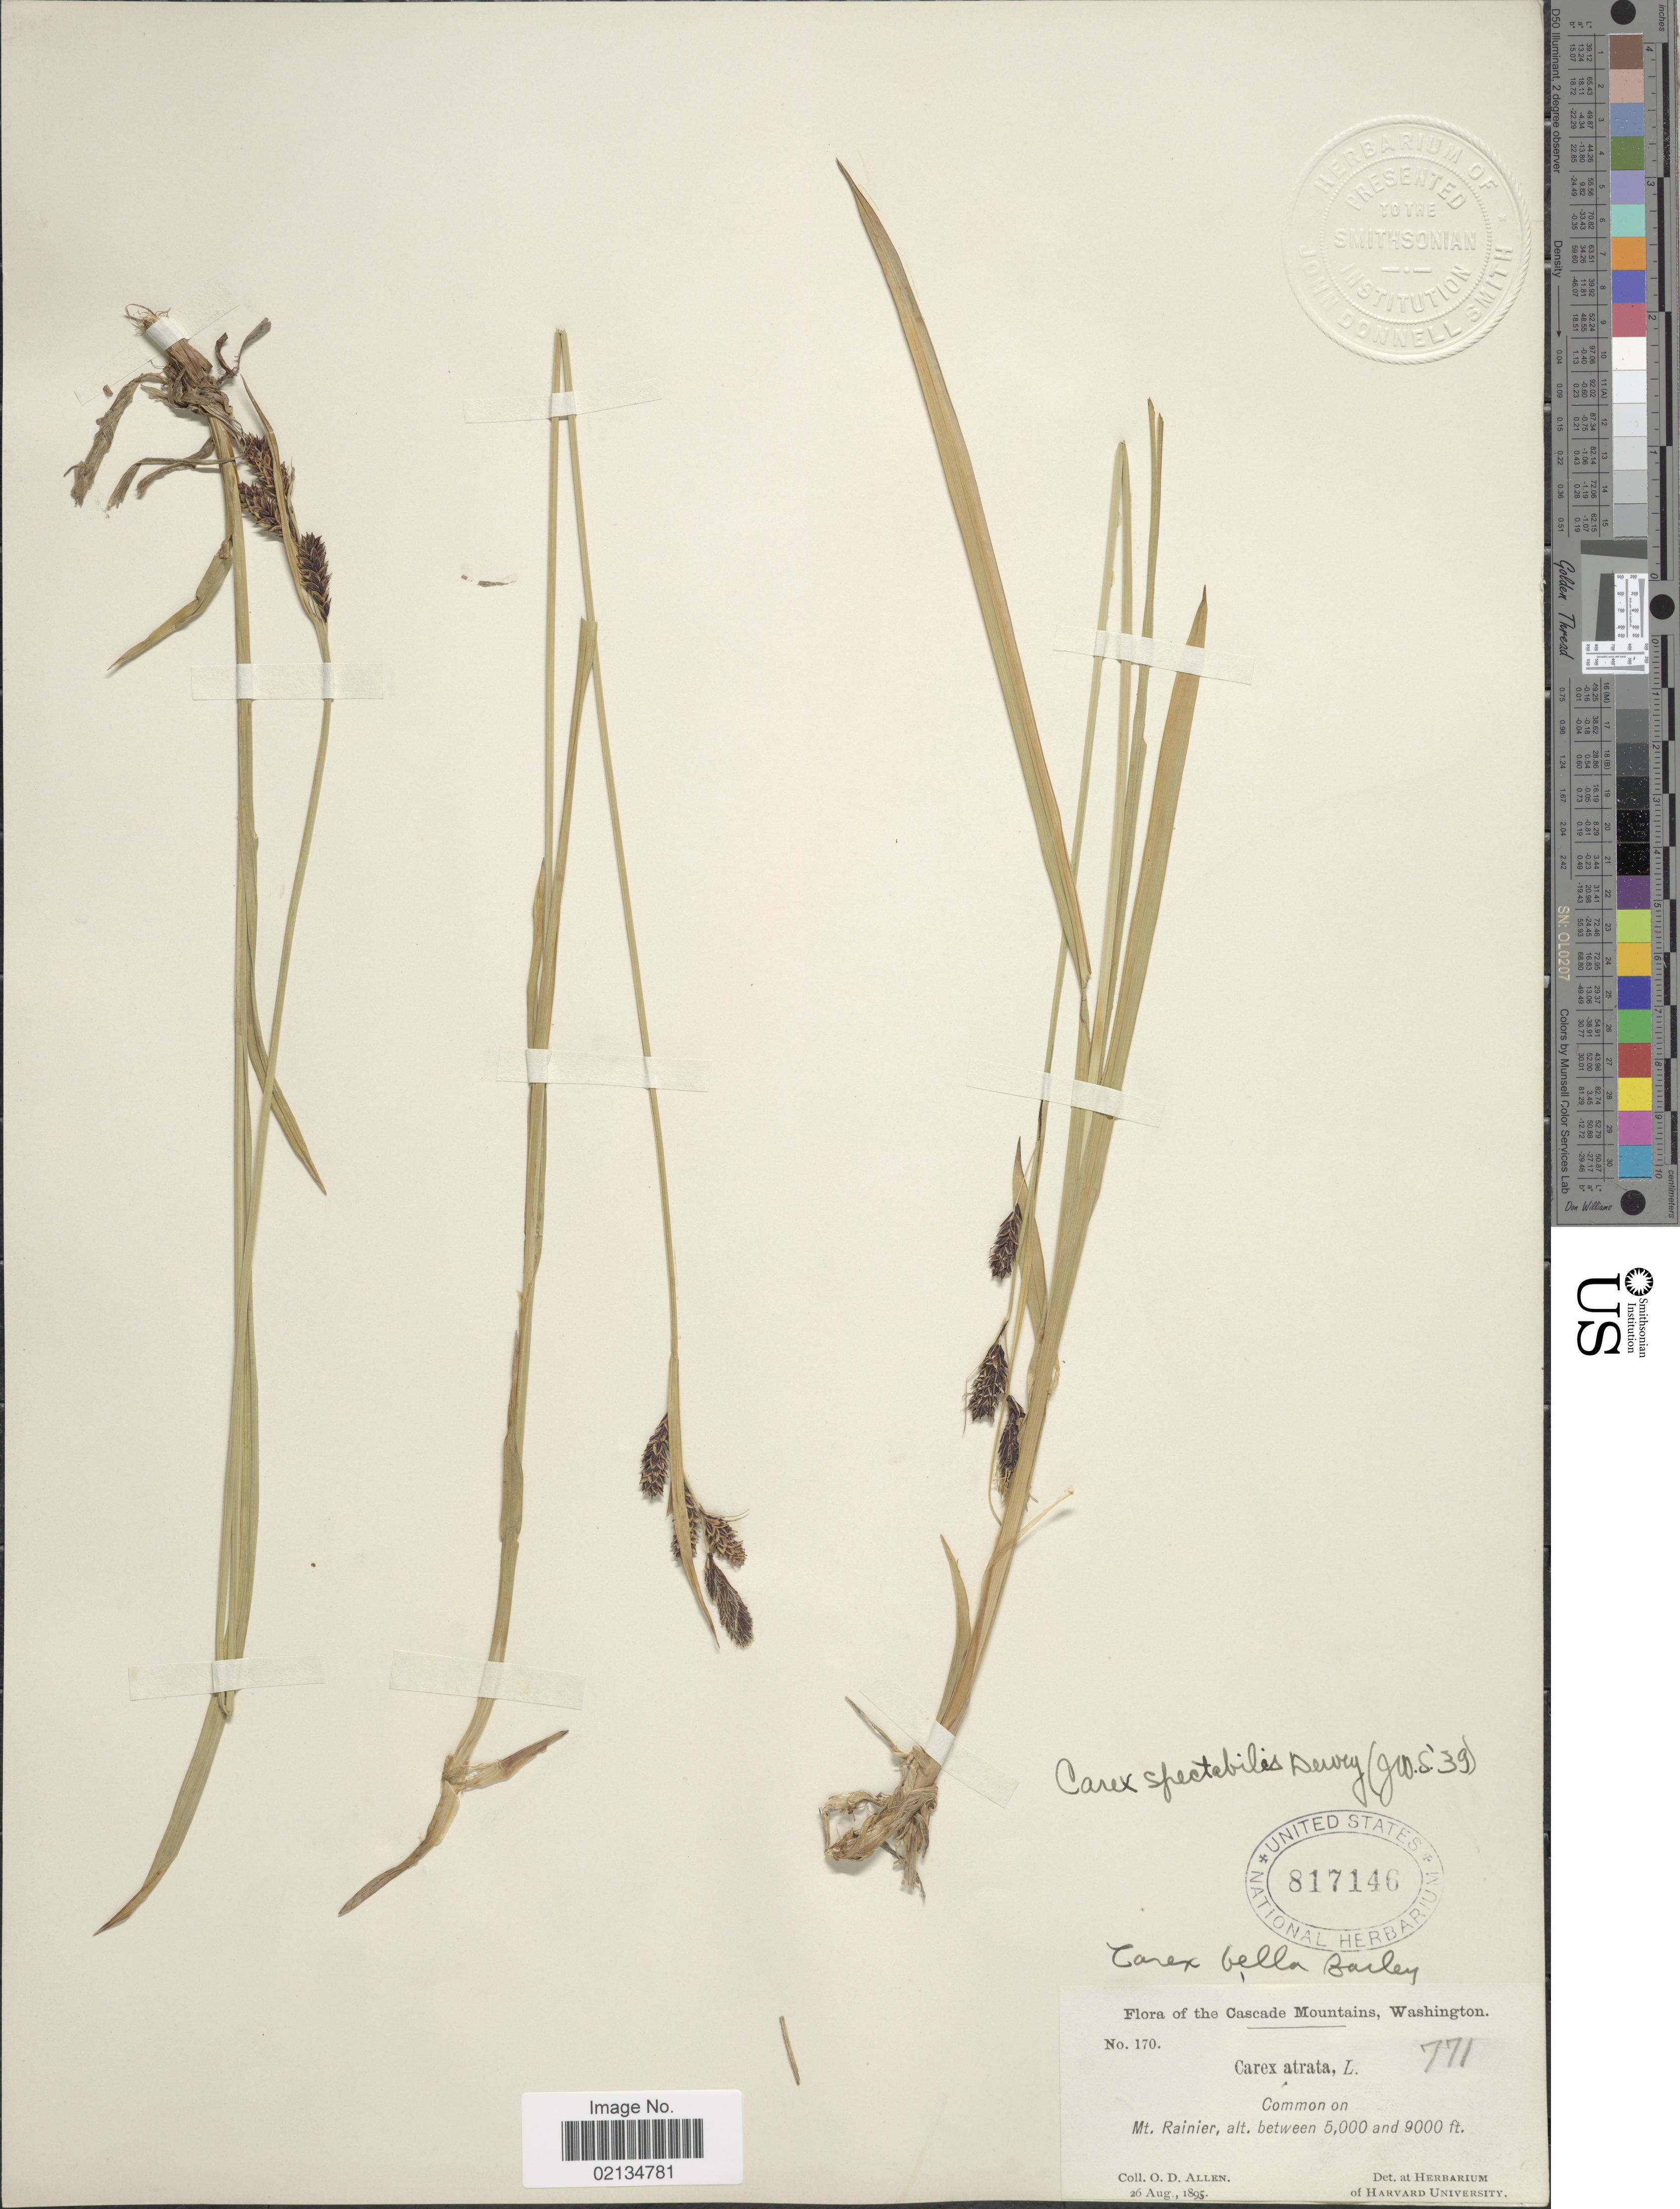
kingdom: Plantae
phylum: Tracheophyta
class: Liliopsida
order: Poales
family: Cyperaceae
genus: Carex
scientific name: Carex spectabilis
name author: Dewey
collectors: O. D. Allen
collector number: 170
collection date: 1895-08-26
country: United States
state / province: Washington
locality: Cascade Mountains, Common on Mt. Rainier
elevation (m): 1524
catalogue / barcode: US 817146